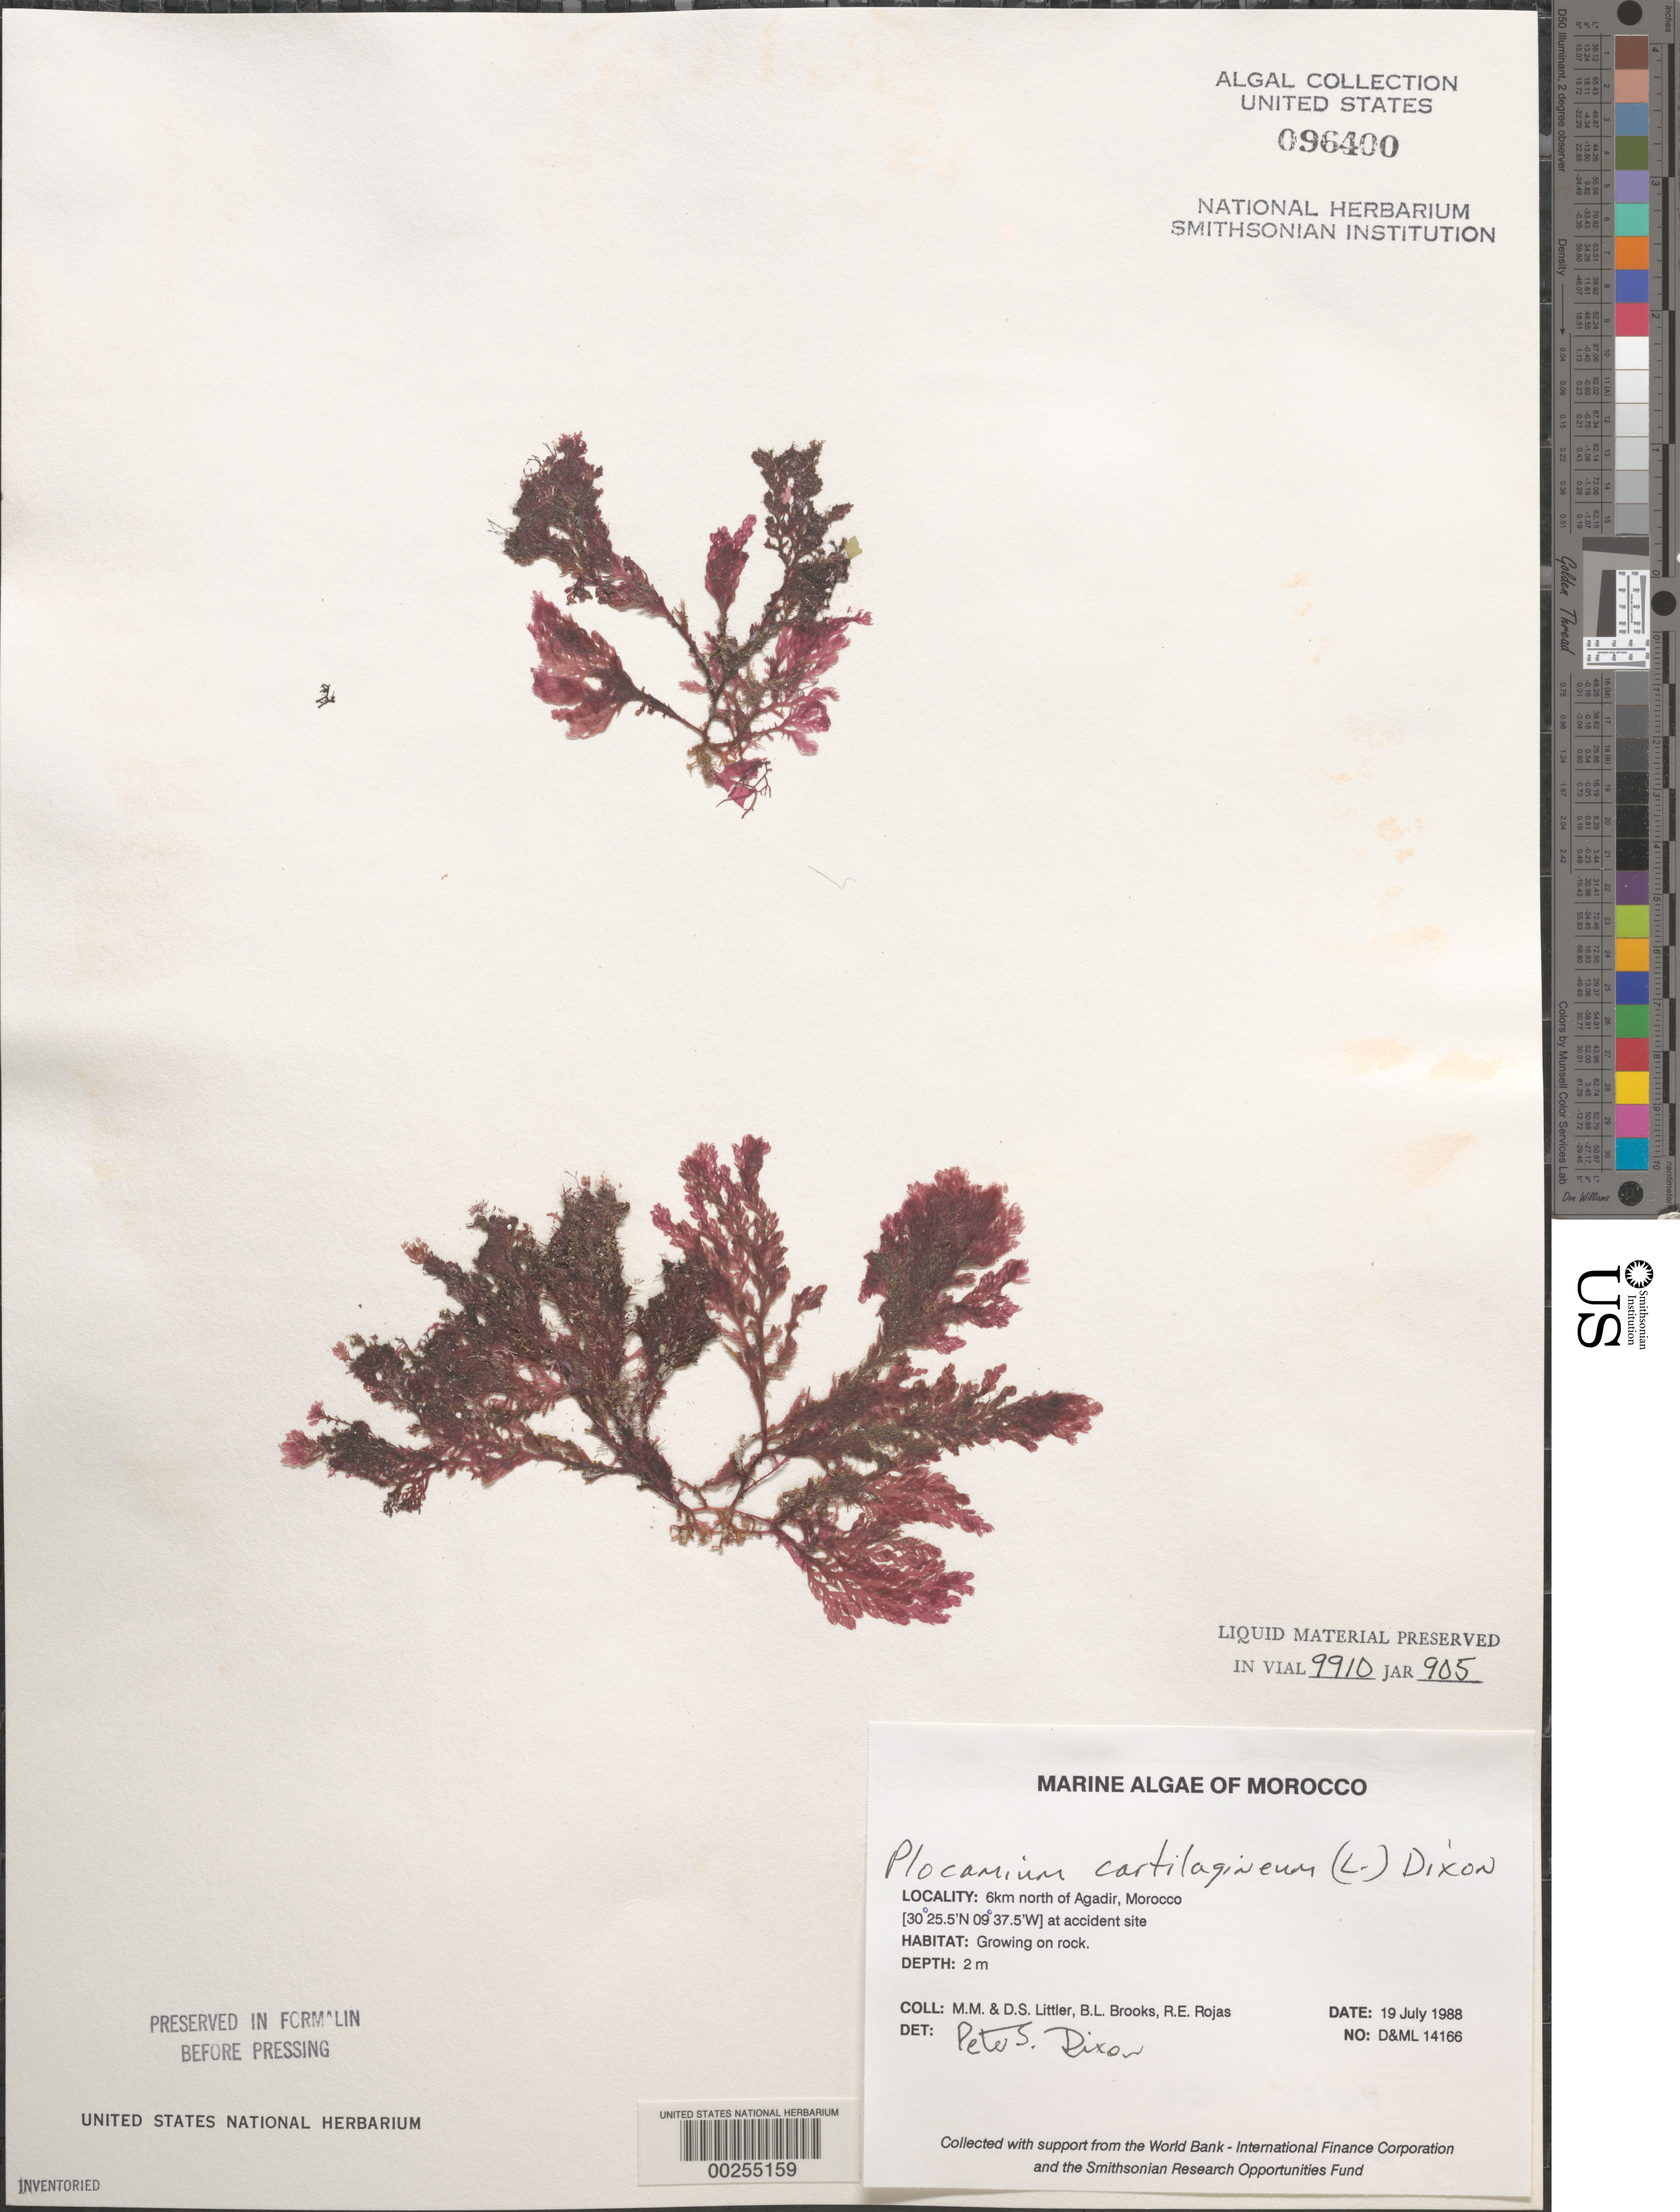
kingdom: Plantae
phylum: Rhodophyta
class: Florideophyceae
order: Plocamiales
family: Plocamiaceae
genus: Plocamium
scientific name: Plocamium cartilagineum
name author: (L.) P.S. Dixon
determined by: Dixon, P. S.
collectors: M. M. Littler, D. S. Littler, B. Brooks & R. Rojas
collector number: D&ML 14166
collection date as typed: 19 Jul 1988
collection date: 1988-07-19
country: Morocco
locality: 6 km north of Agadir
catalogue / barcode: US 96400